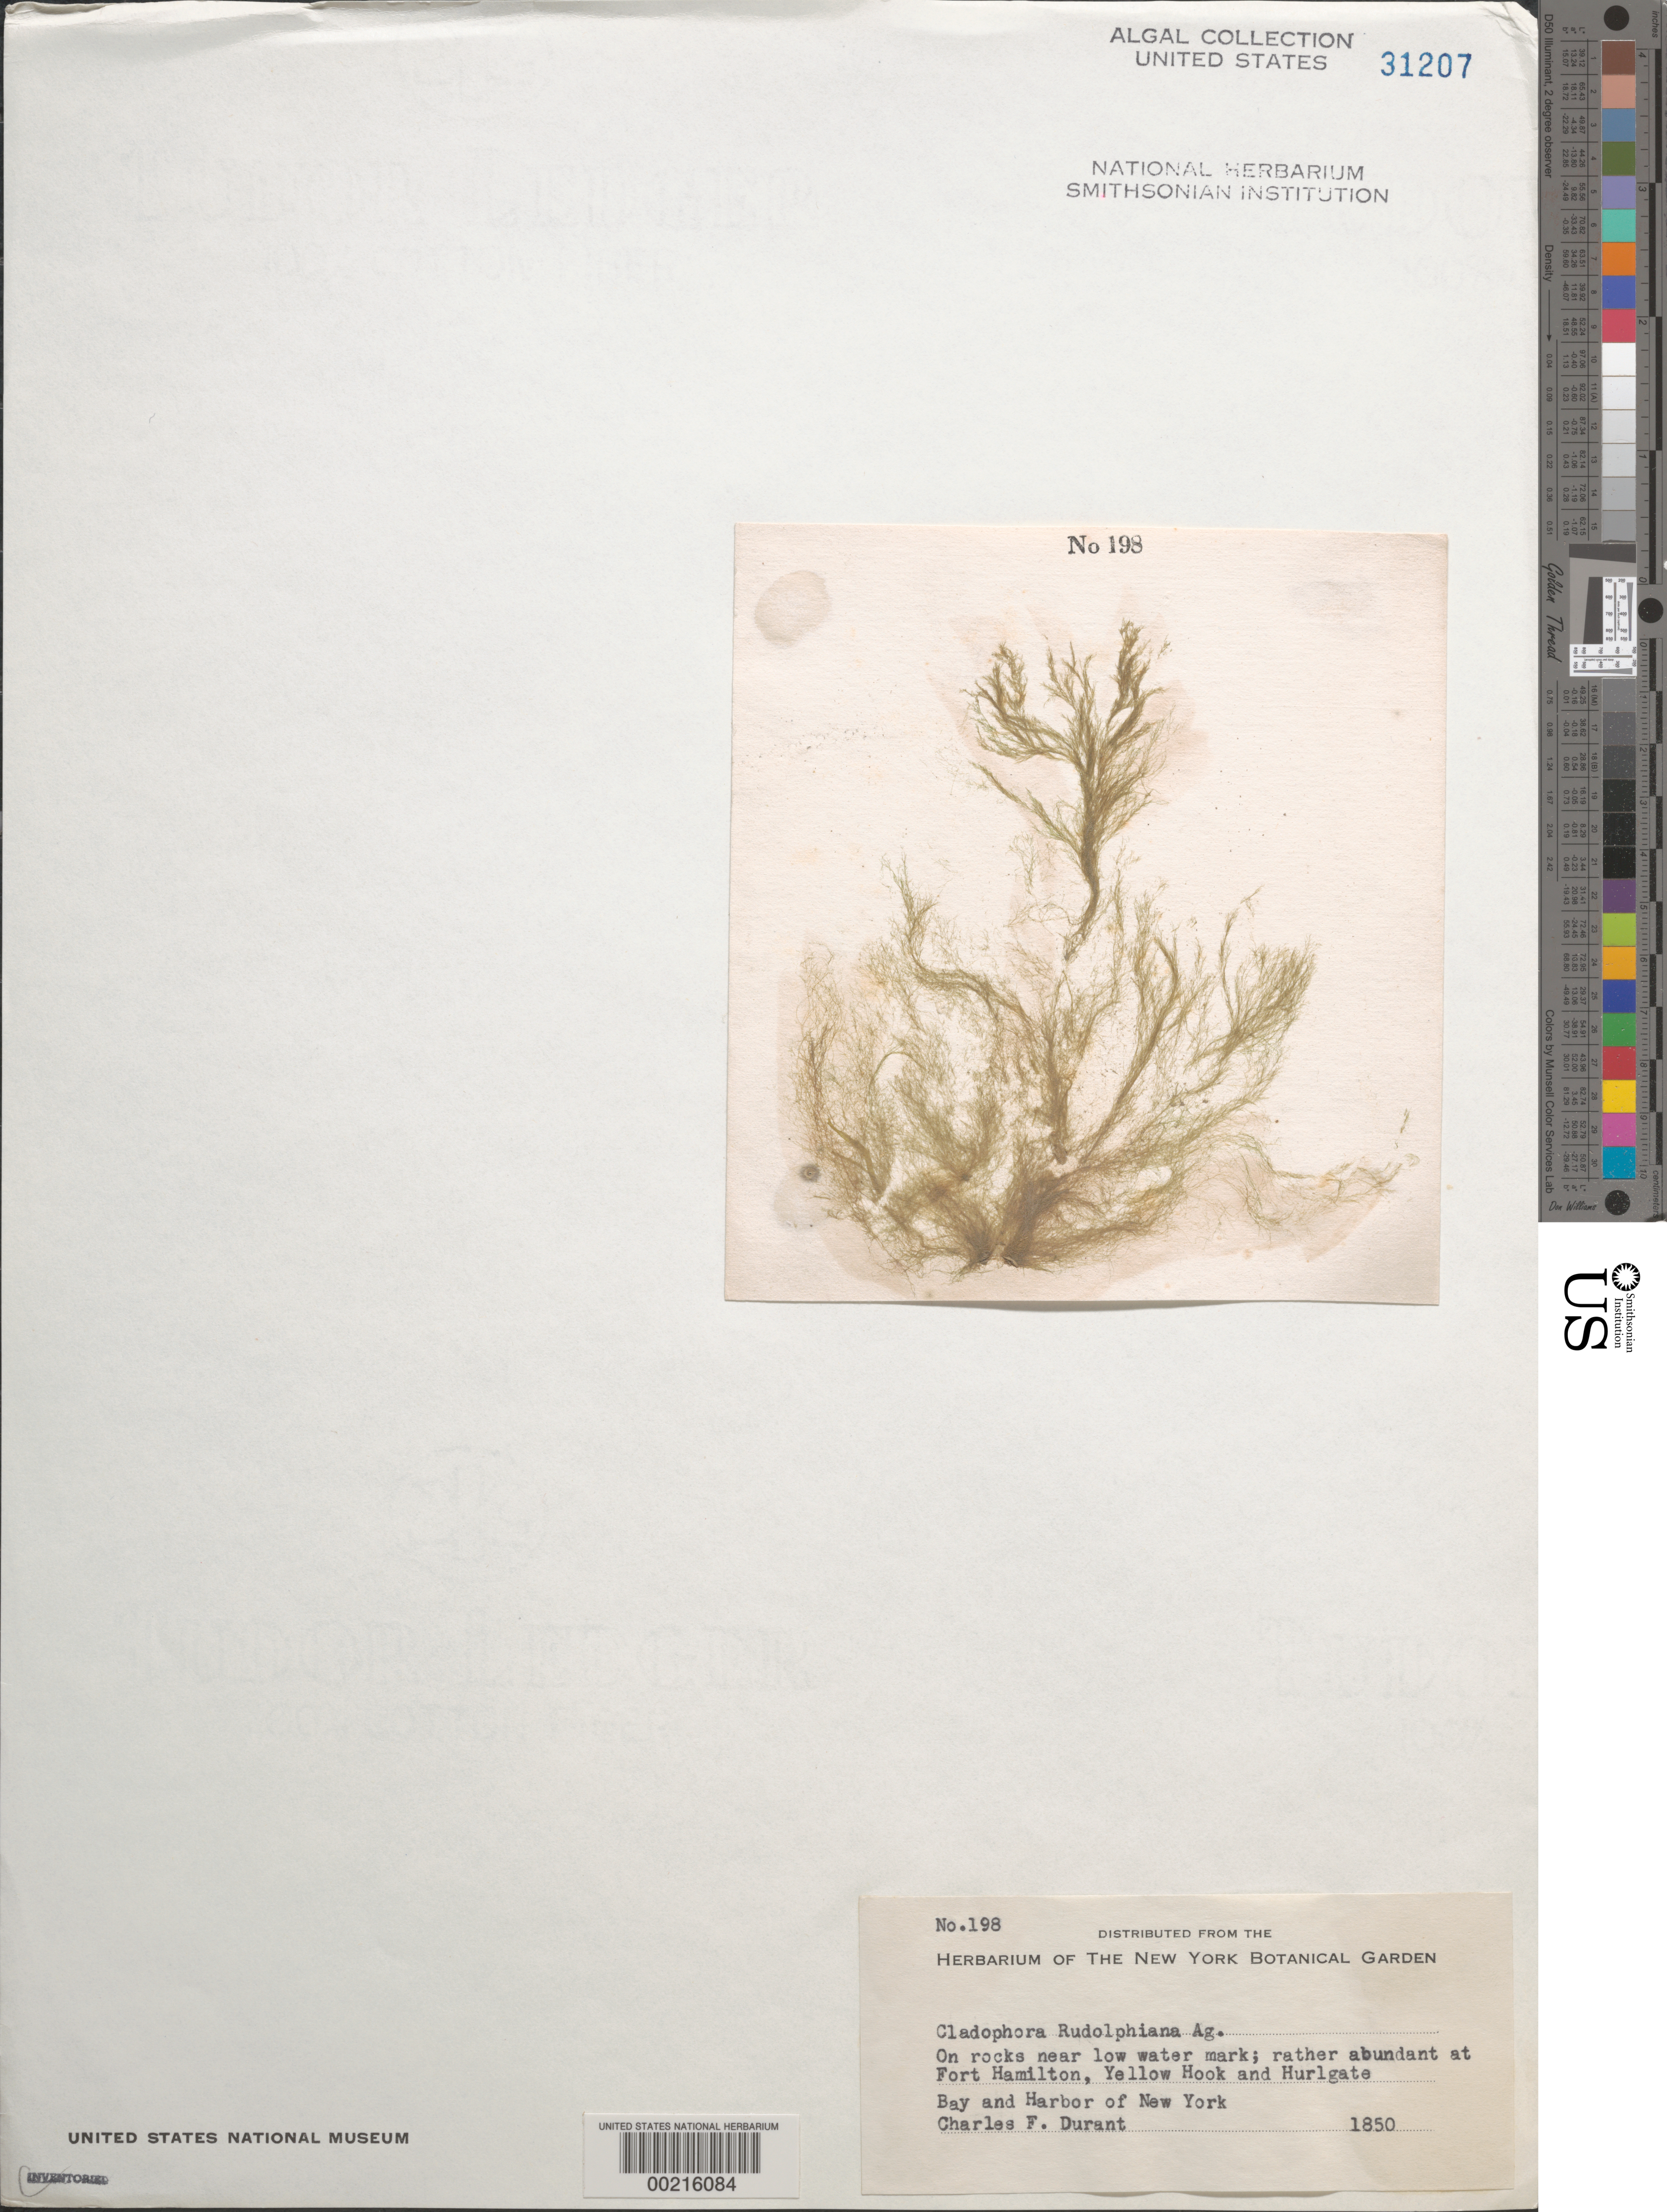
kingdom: Plantae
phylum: Chlorophyta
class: Ulvophyceae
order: Cladophorales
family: Cladophoraceae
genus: Cladophora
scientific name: Cladophora sericea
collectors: C. Durant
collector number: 198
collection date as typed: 1850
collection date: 1850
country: United States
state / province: New York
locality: Fort Hamilton, Yellow Hook and Hurlgate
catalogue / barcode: US 31207